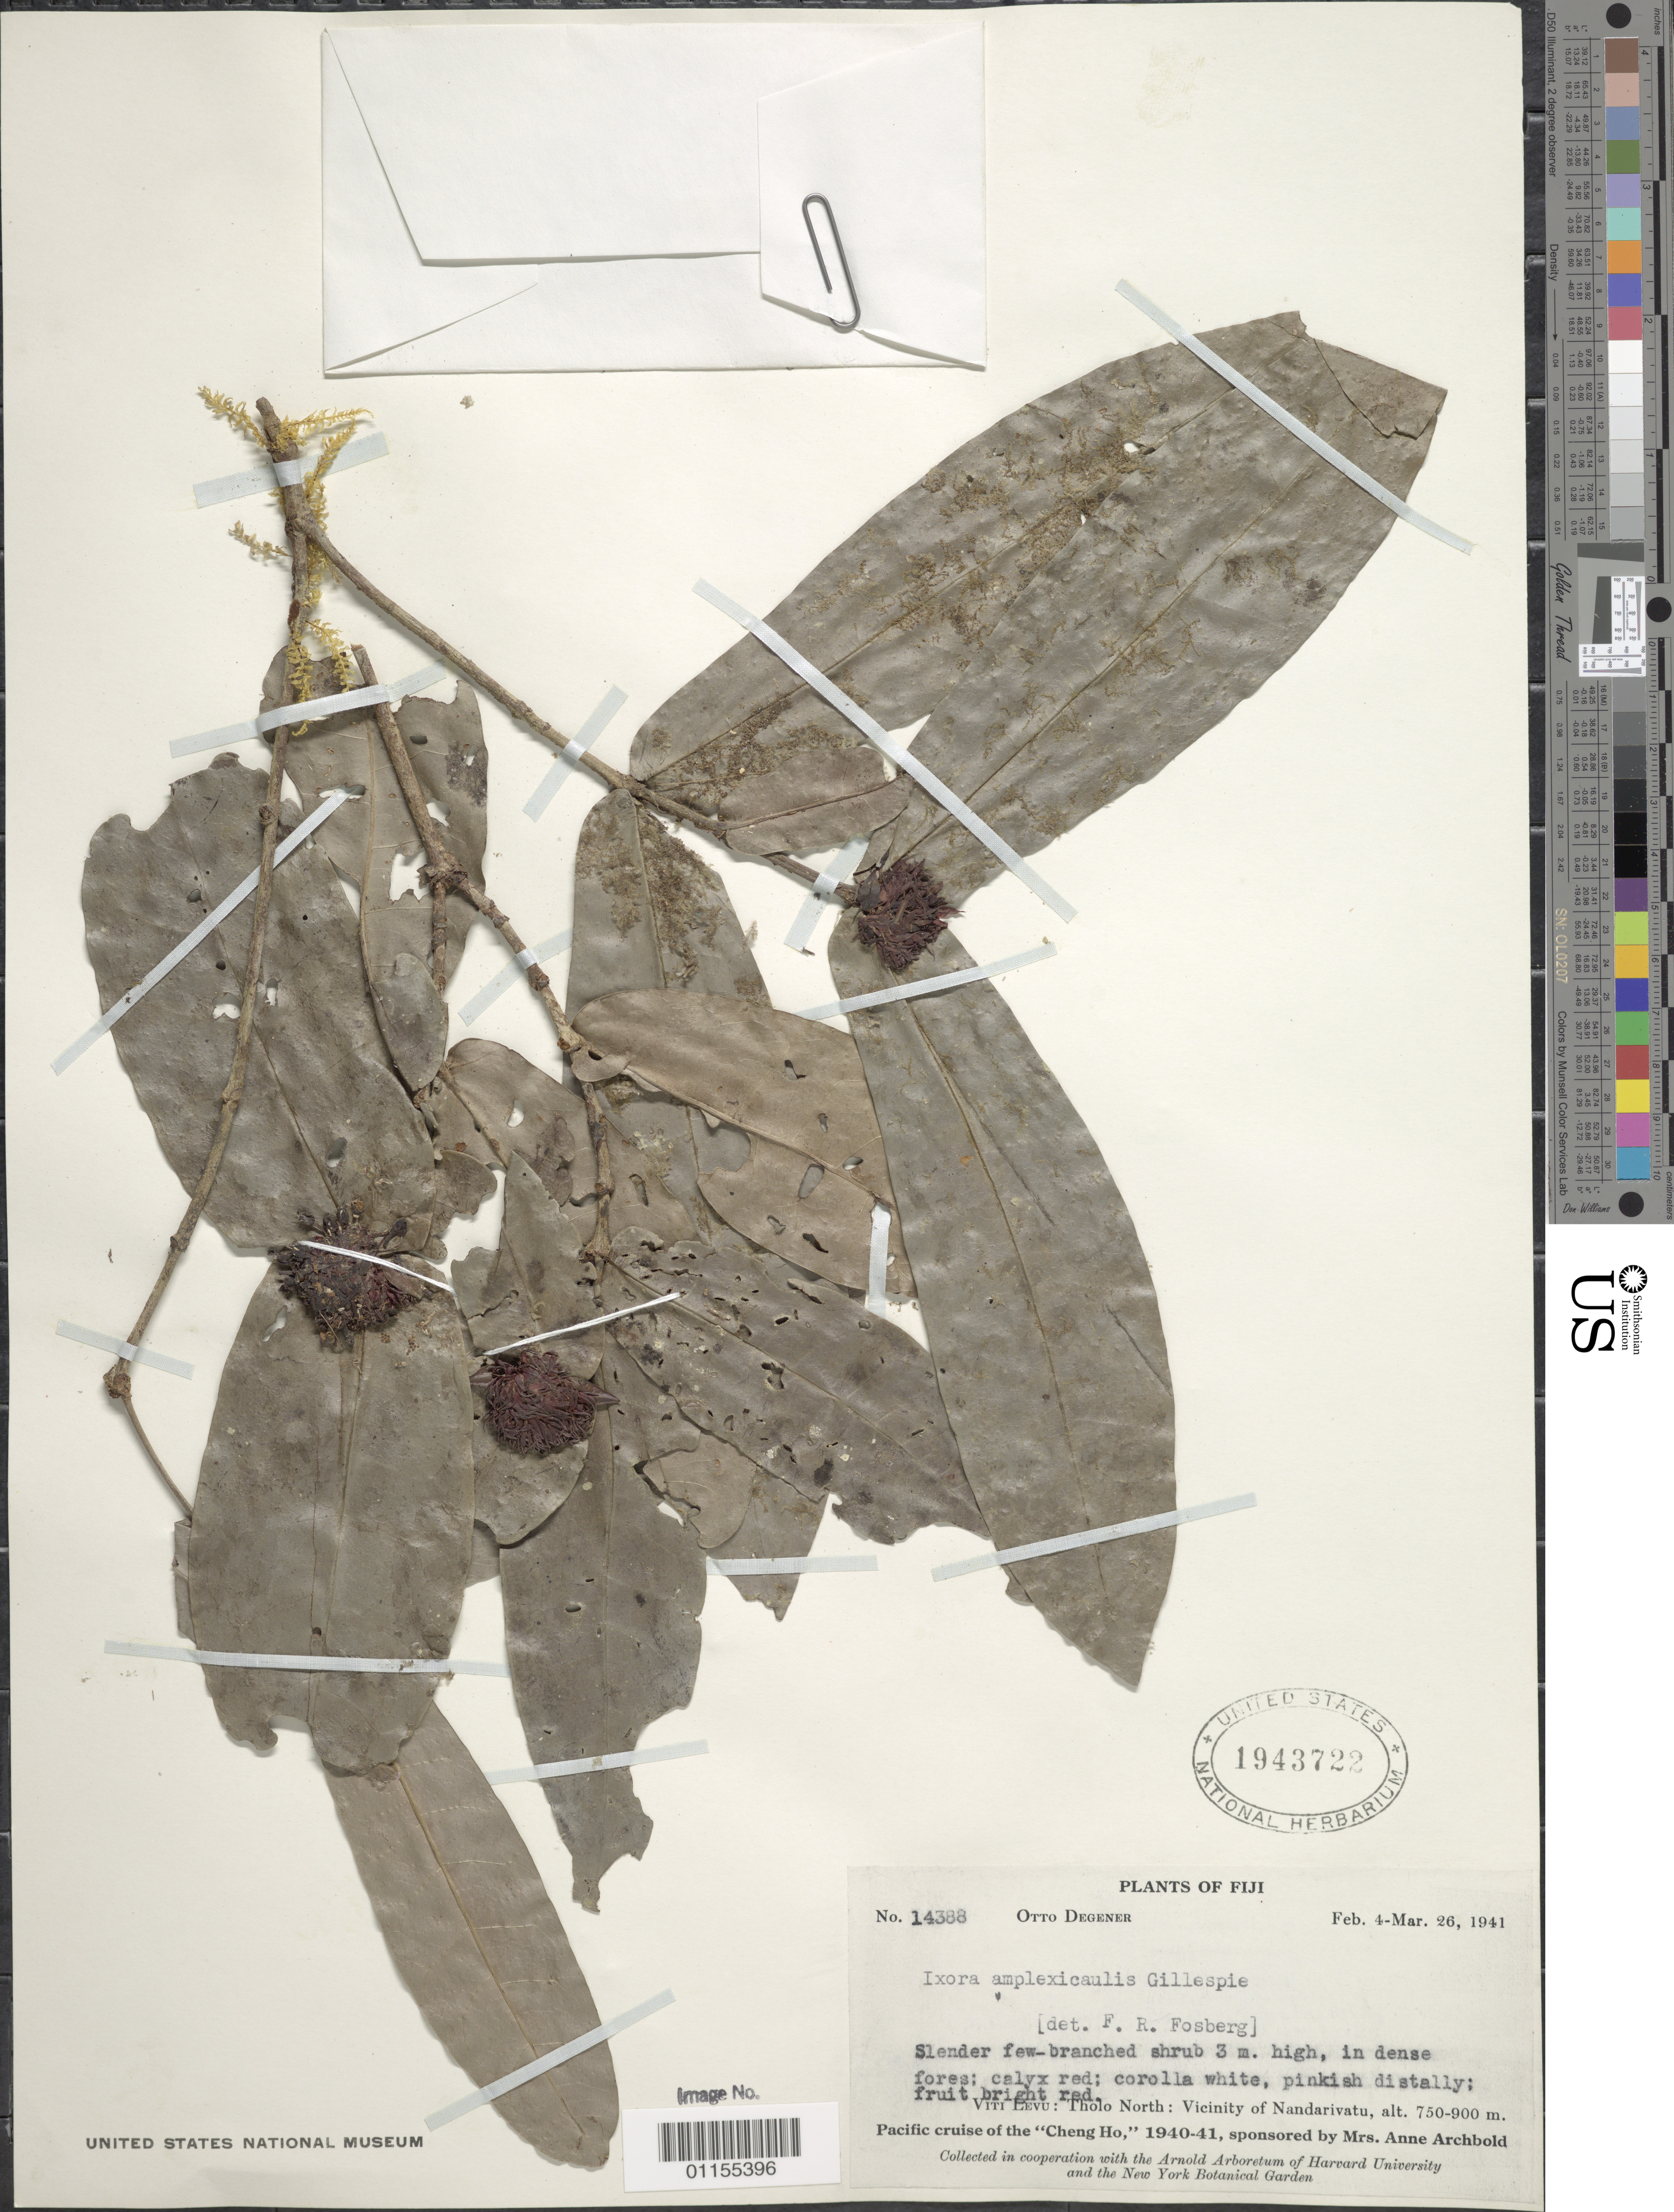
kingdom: Plantae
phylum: Tracheophyta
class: Magnoliopsida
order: Gentianales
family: Rubiaceae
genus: Ixora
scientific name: Ixora amplexicaulis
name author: Gillespie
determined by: Fosberg, F. R.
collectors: O. Degener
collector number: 14388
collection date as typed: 04 Feb 1941 to 26 Mar 1941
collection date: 1941-02-04/1941-03-26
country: Fiji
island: Viti Levu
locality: Tholo North, vicinity of Nandarivatu.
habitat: Dense forest.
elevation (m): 750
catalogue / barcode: US 1943722